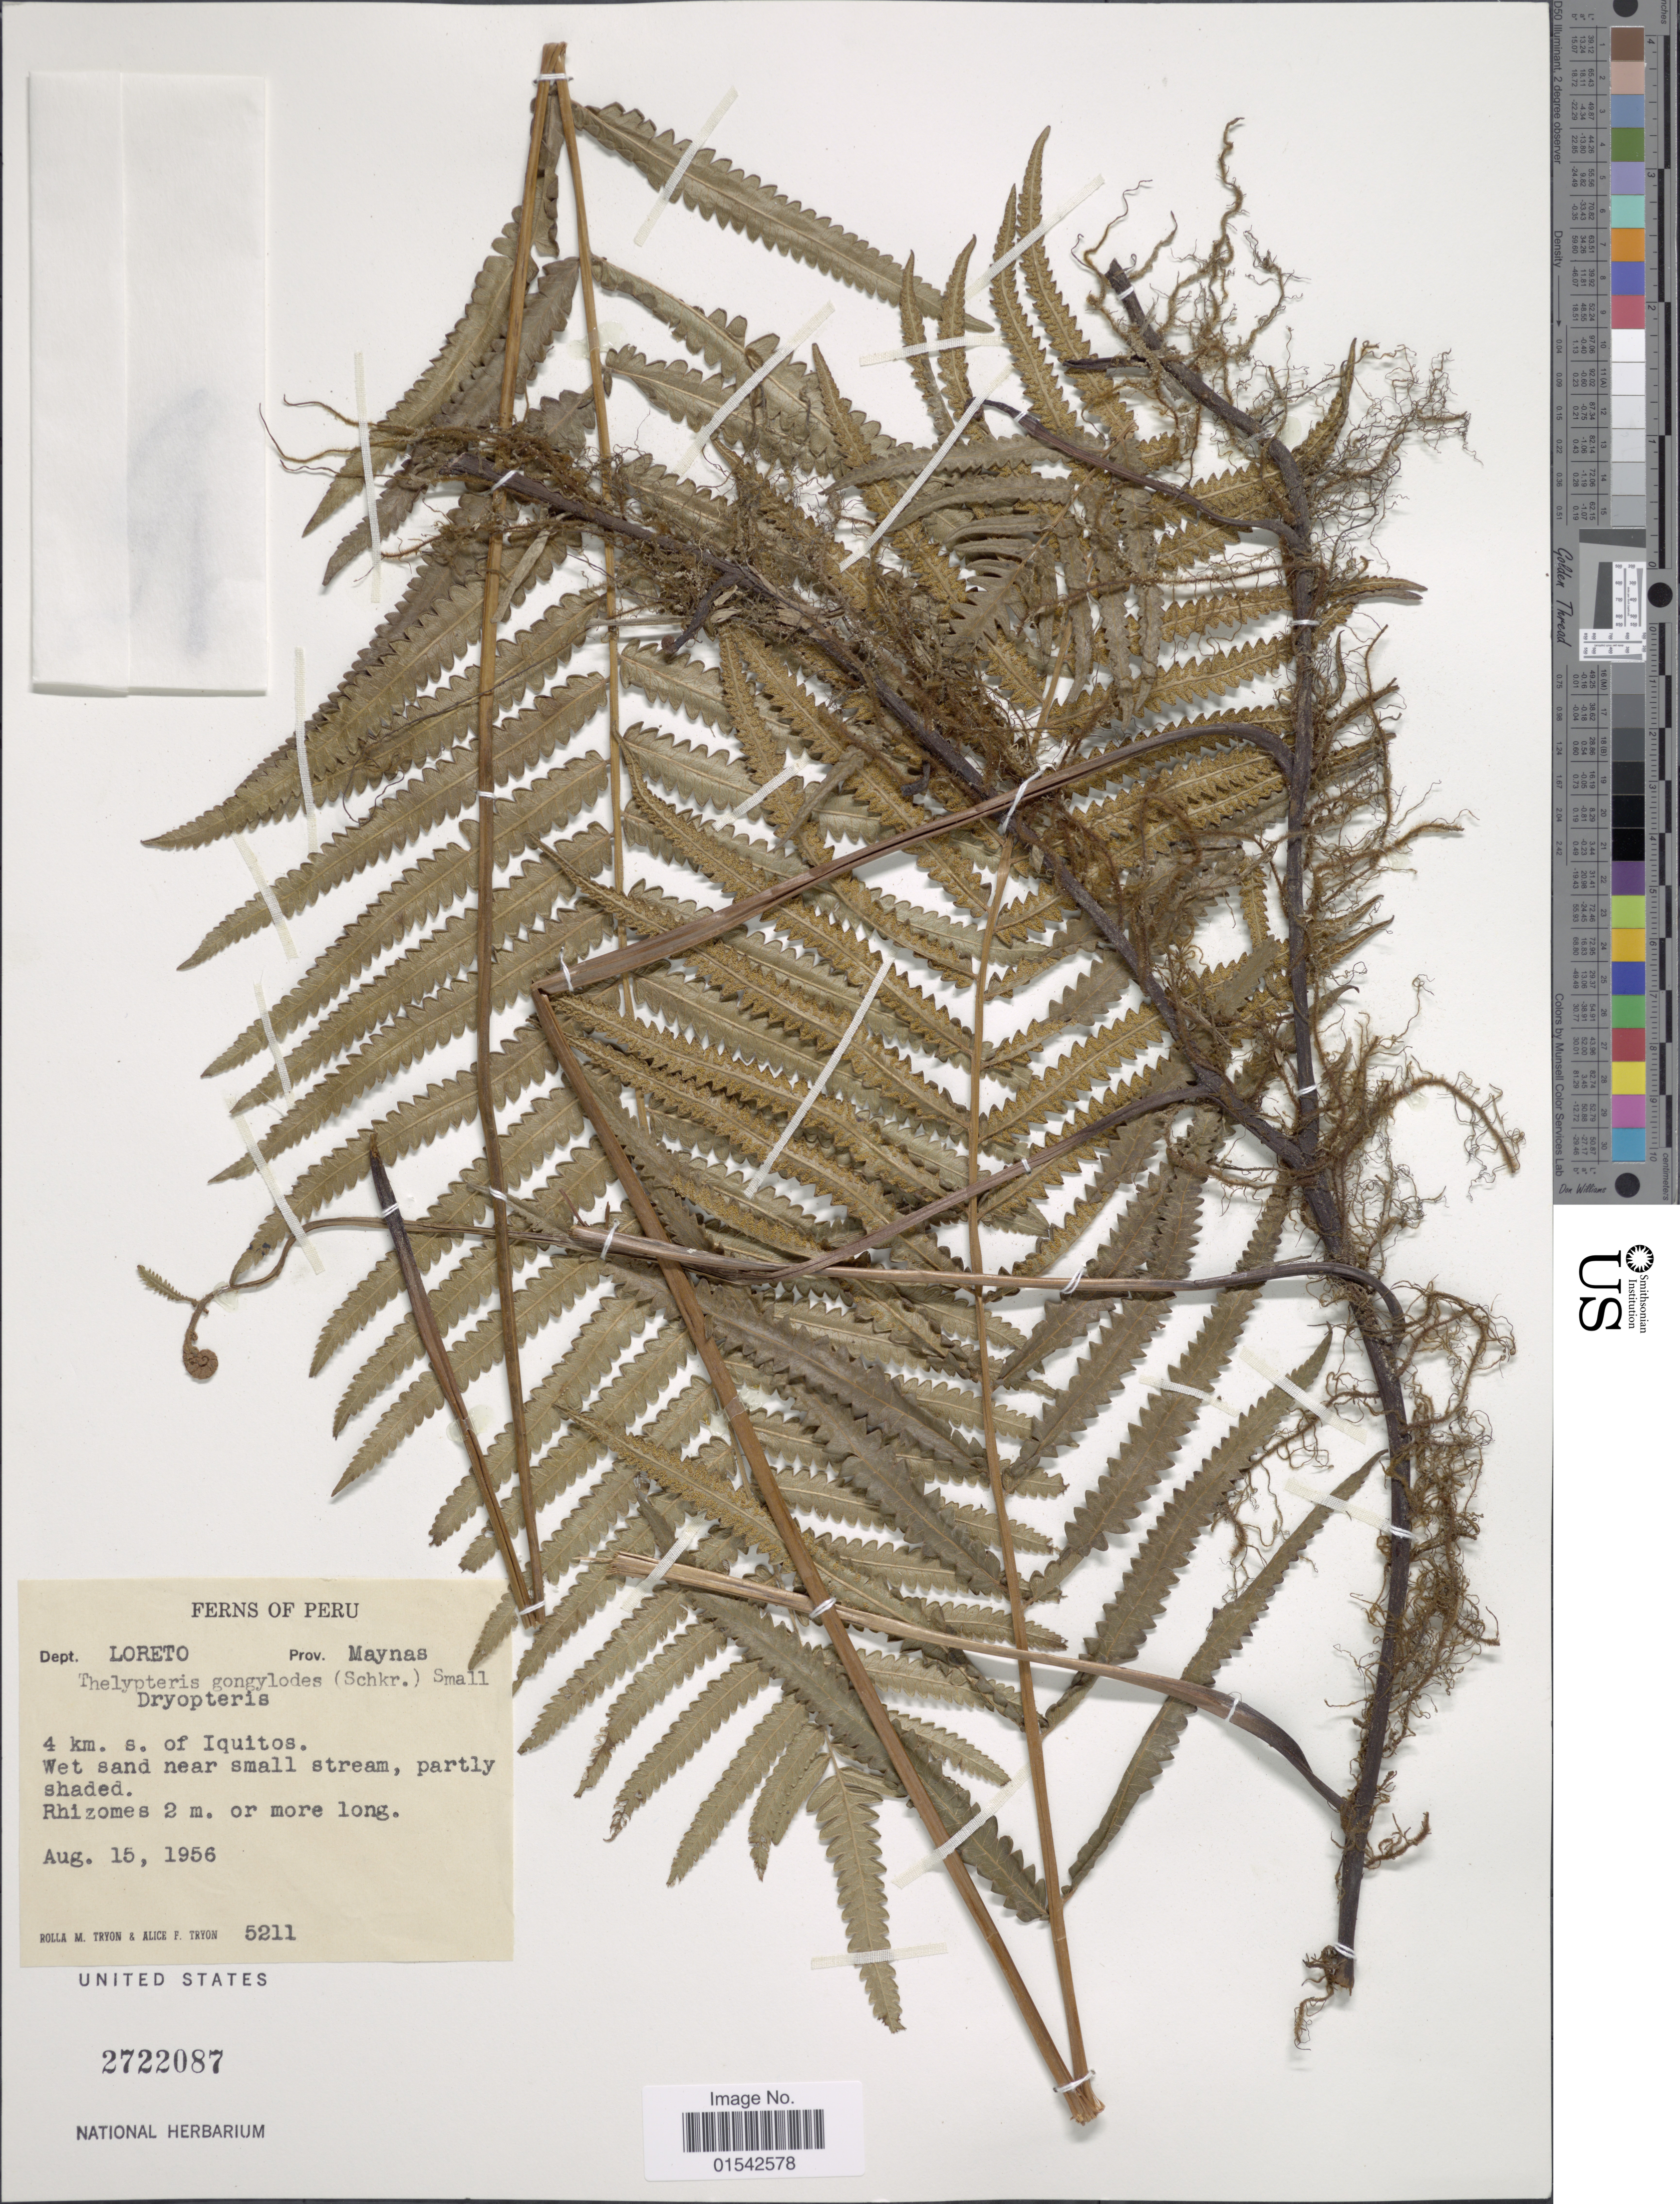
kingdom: Plantae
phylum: Tracheophyta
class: Polypodiopsida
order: Polypodiales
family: Thelypteridaceae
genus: Cyclosorus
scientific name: Cyclosorus interruptus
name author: (Willd.) H. Itô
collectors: R. M. Tryon & A. F. Tryon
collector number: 5211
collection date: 1956-08-15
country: Peru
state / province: Loreto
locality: Prov. Maynas, 4 km. s. of Iquitos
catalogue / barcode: US 2722087